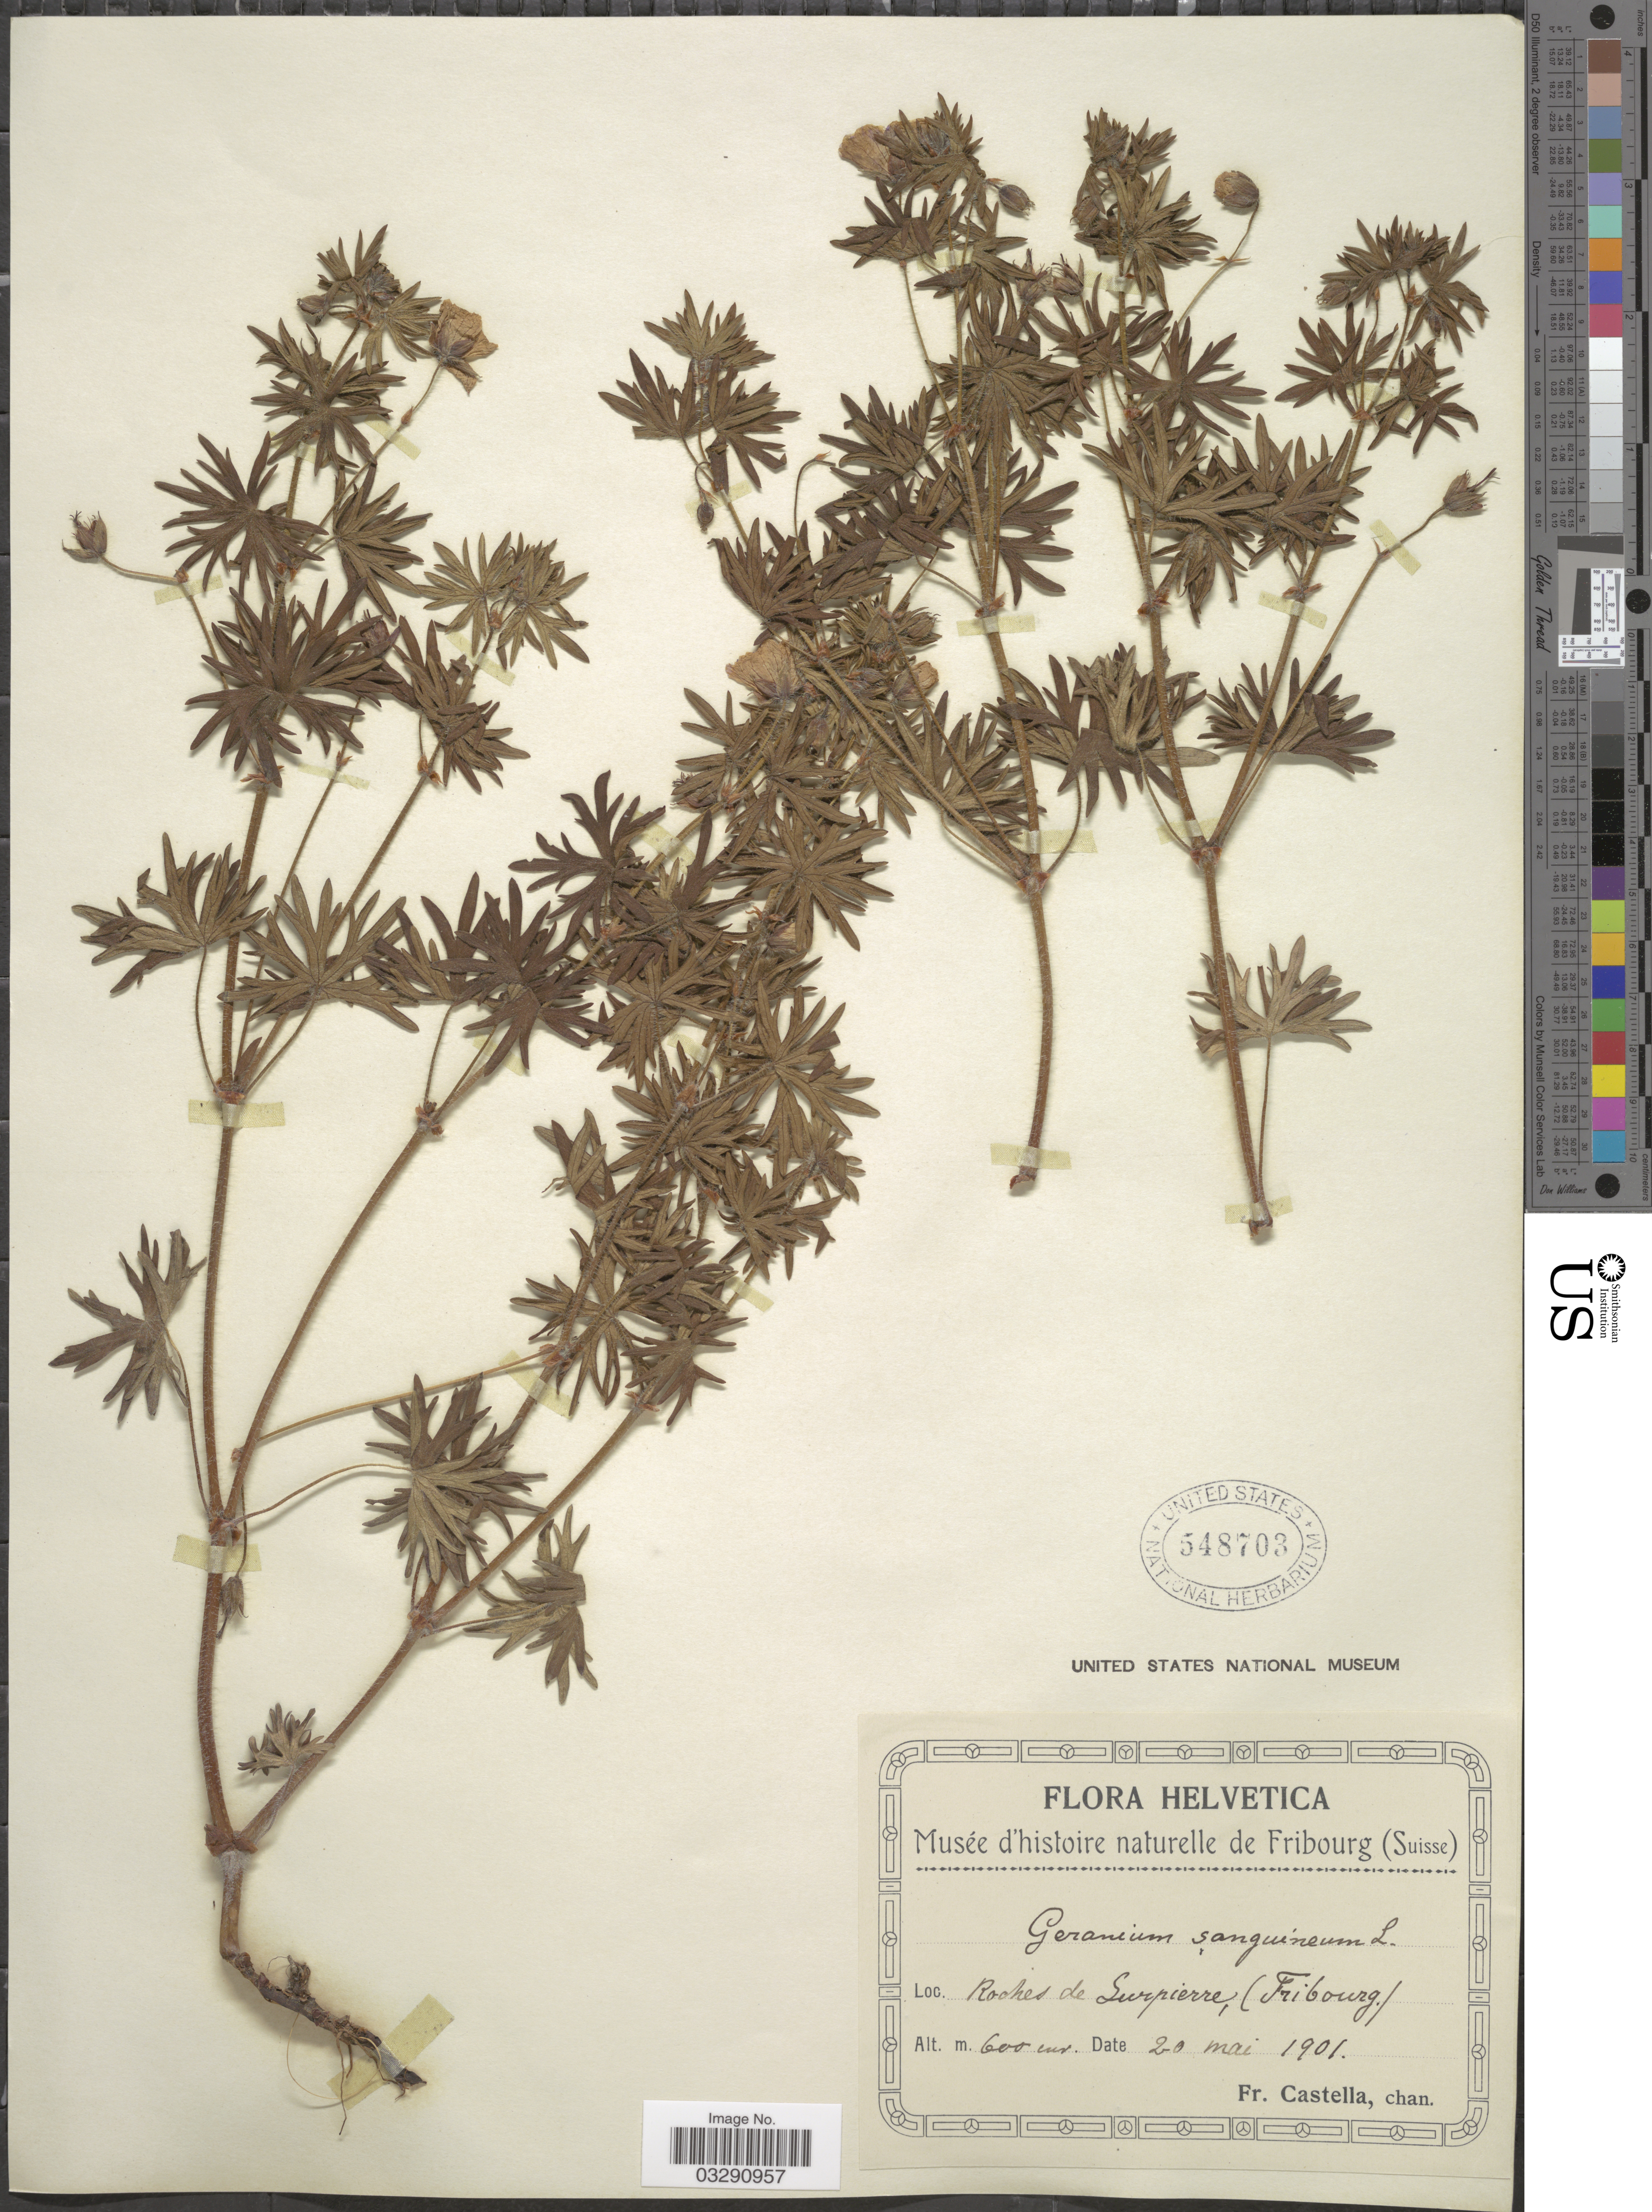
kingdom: Plantae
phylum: Tracheophyta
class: Magnoliopsida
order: Geraniales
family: Geraniaceae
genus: Geranium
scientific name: Geranium sanguineum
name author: L.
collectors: Fr. Castella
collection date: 1901-05-20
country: Switzerland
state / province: Fribourg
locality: Helvetica, Roches de Surpierre.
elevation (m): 600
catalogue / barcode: US 548703